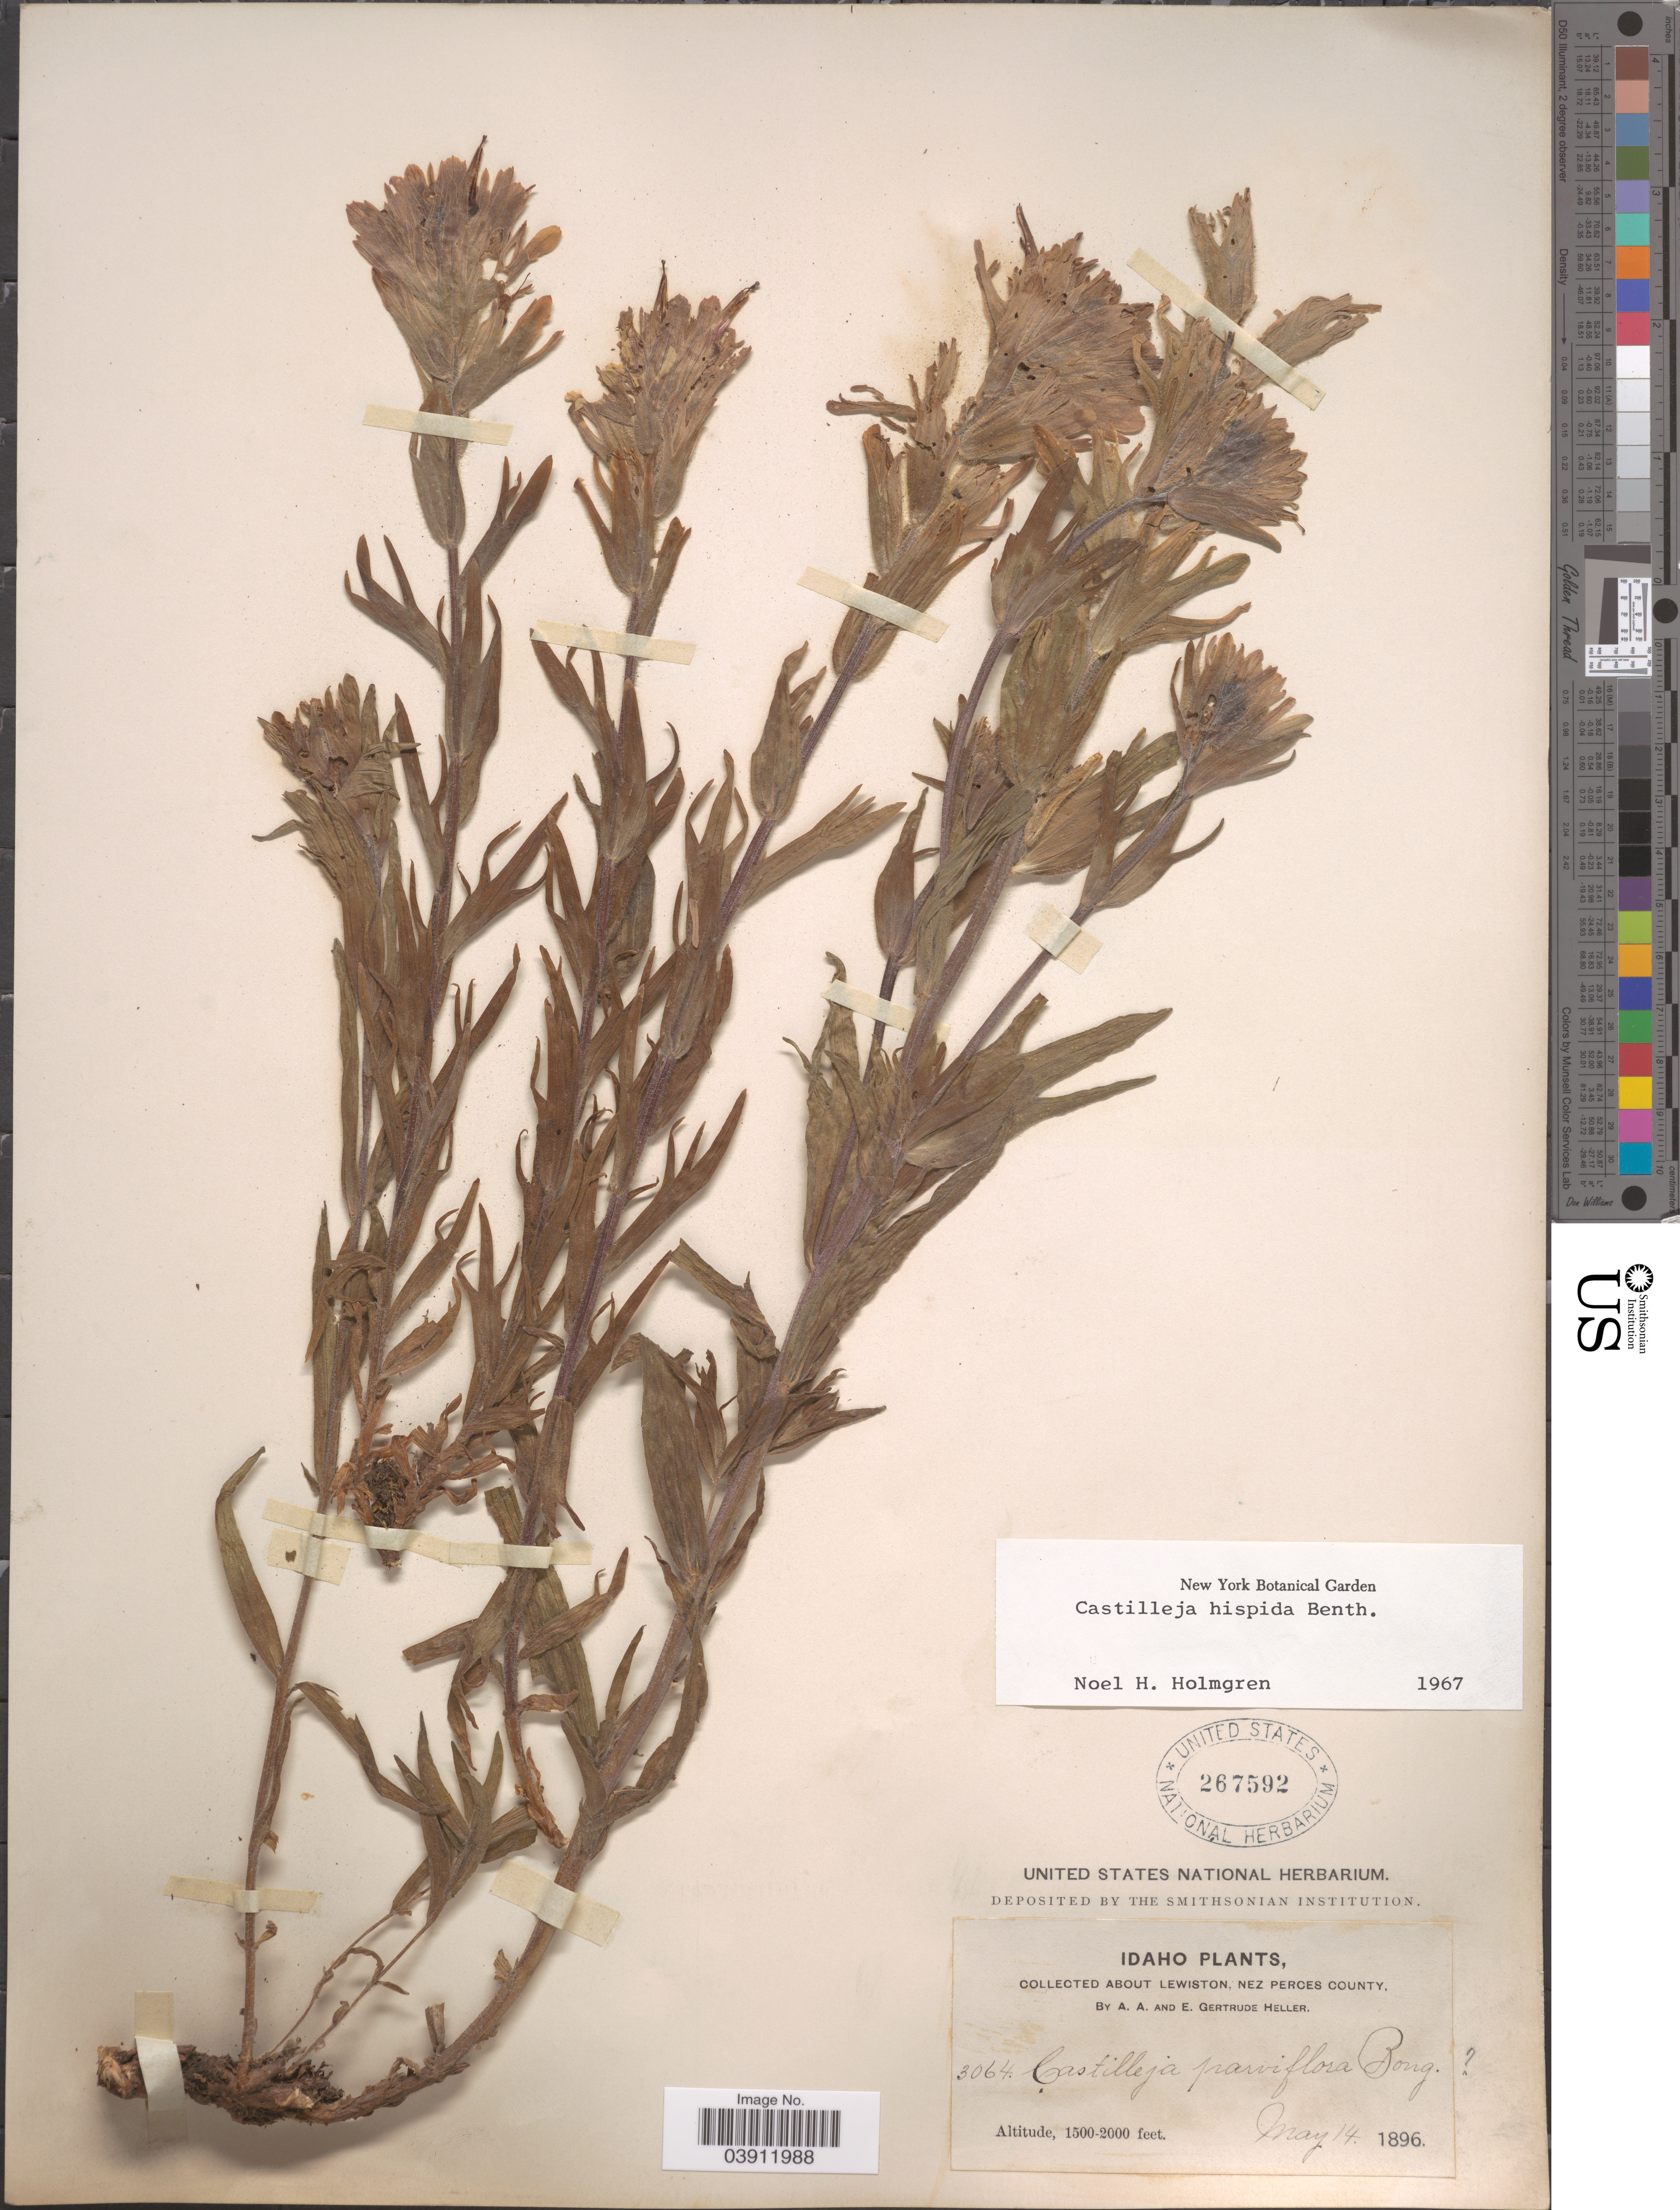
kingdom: Plantae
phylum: Tracheophyta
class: Magnoliopsida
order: Lamiales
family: Orobanchaceae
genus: Castilleja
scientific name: Castilleja hispida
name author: Benth. ex Hook.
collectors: A. A. Heller & E. G. Heller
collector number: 3064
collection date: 1896-05-14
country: United States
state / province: Idaho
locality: About Lewiston, Nez Perces County.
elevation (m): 457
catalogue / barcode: US 267592